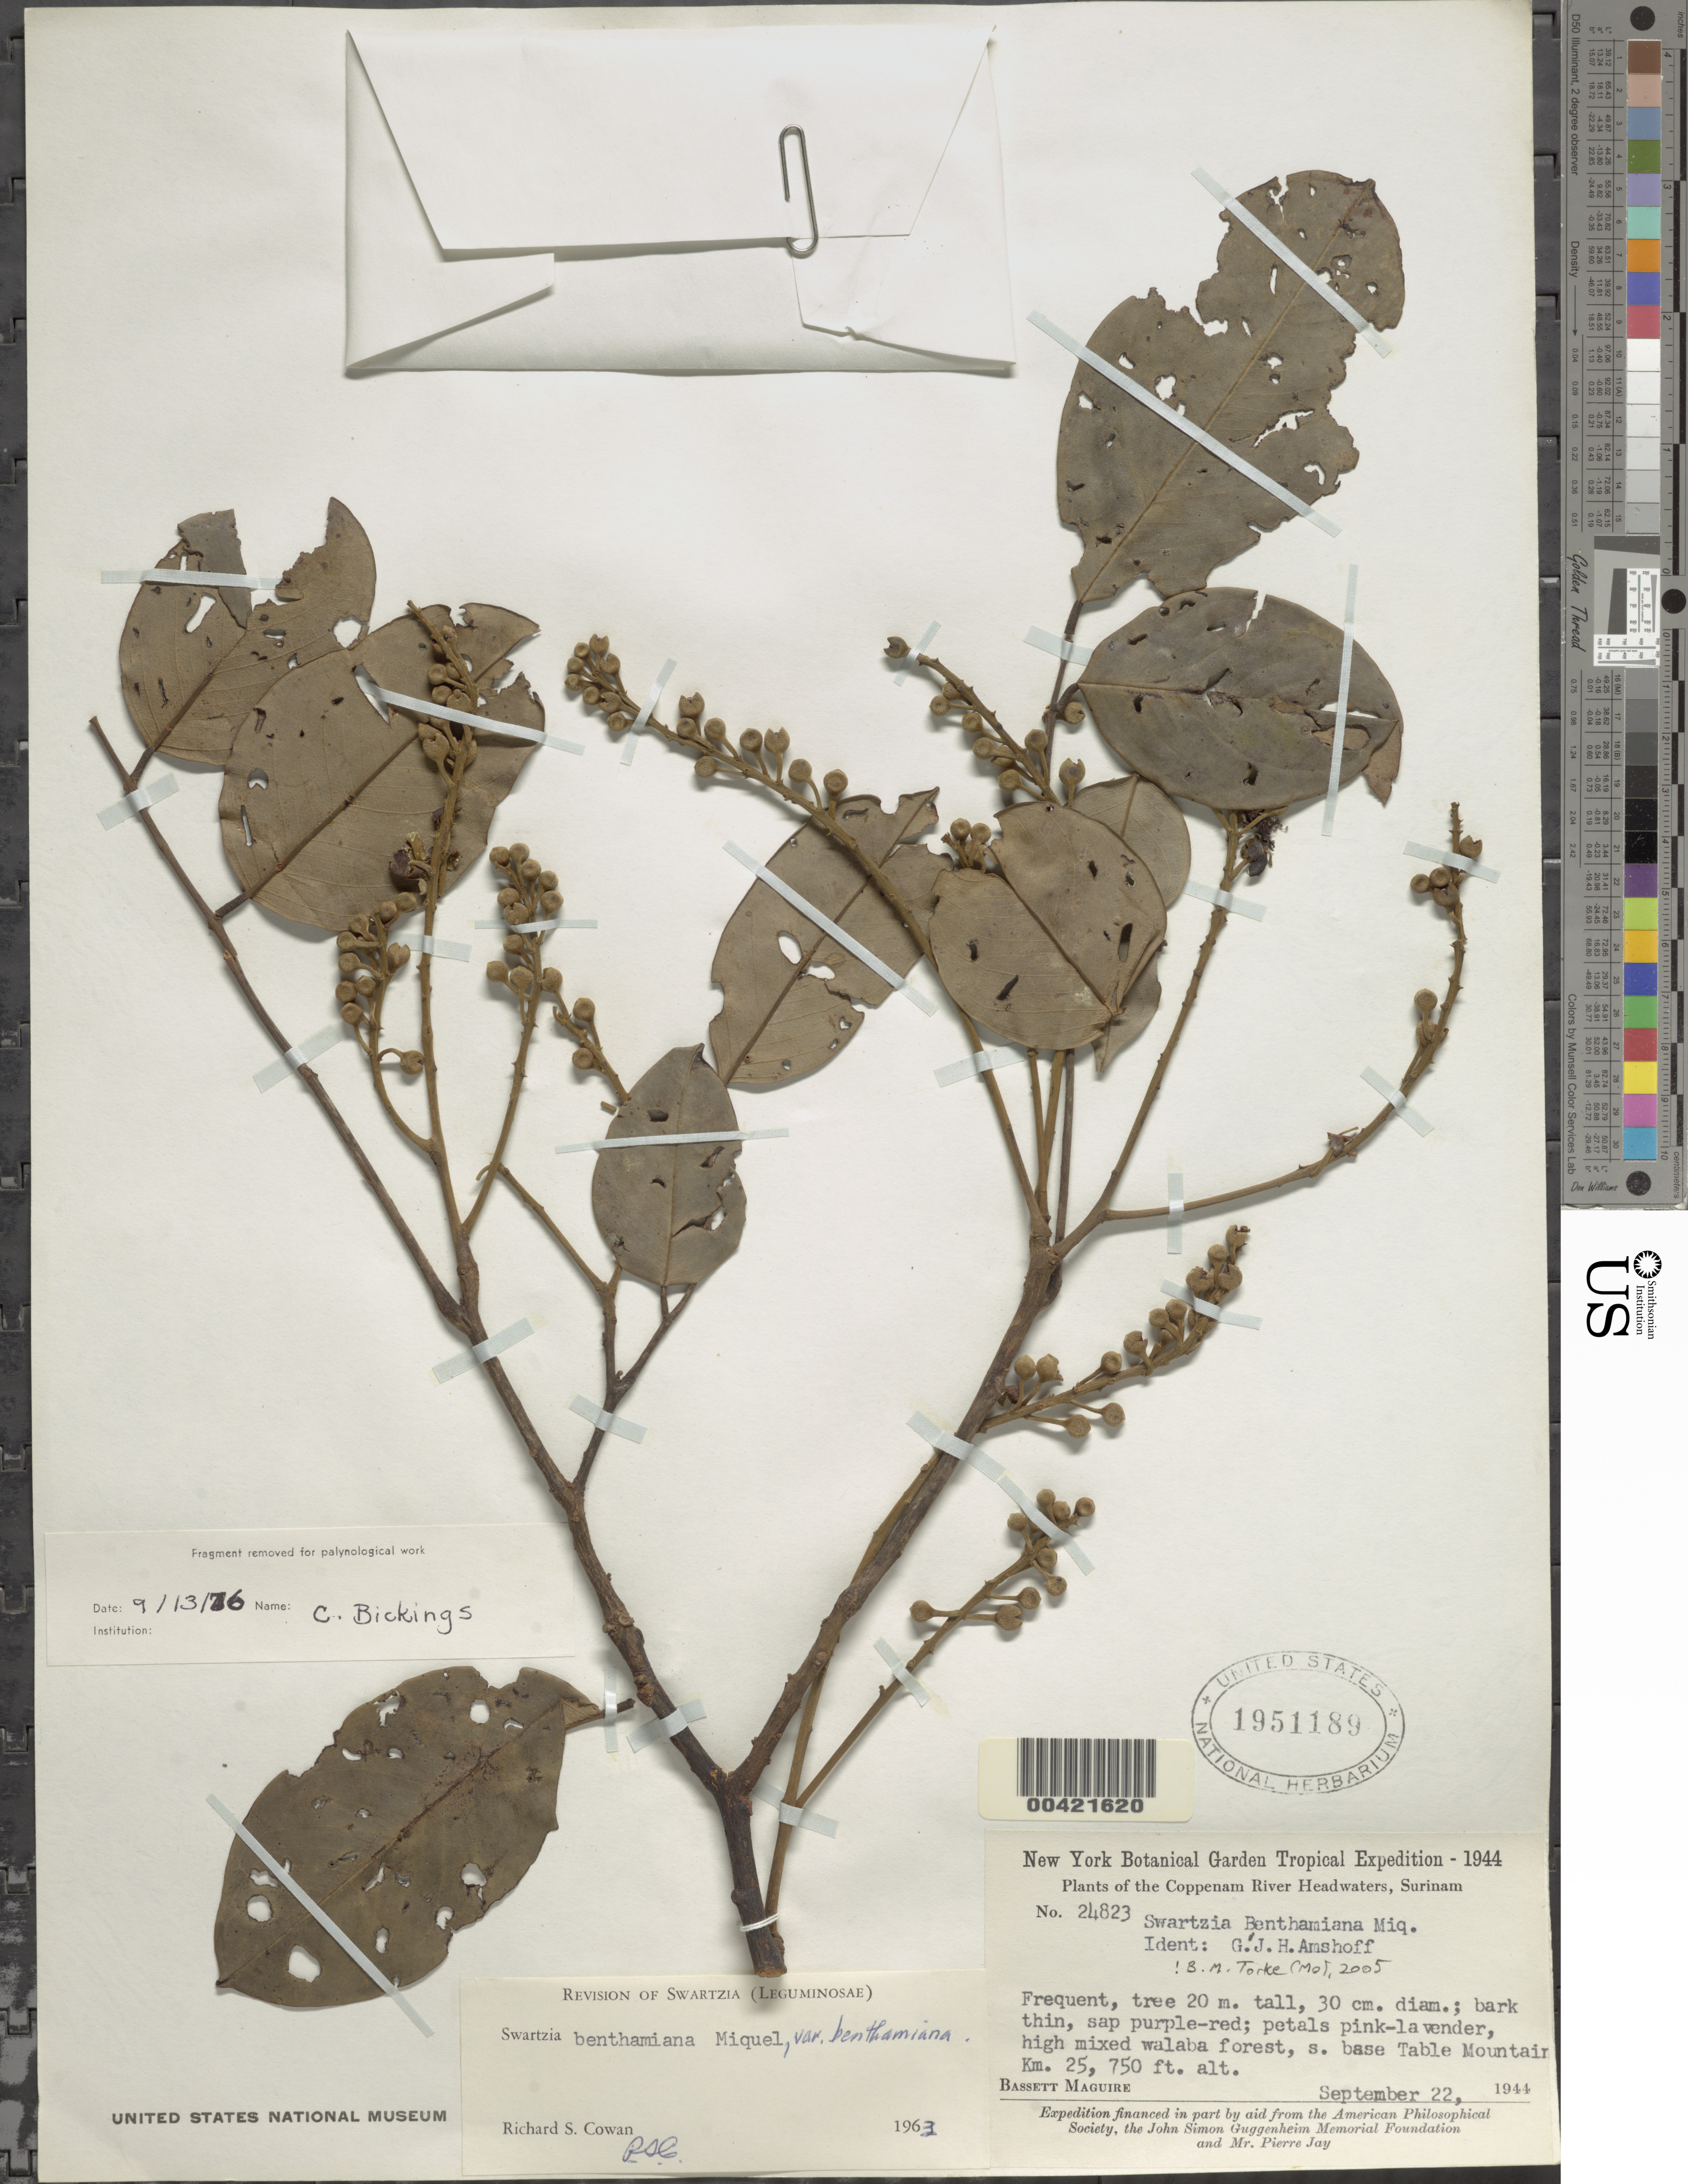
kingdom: Plantae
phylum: Tracheophyta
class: Magnoliopsida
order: Fabales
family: Fabaceae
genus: Swartzia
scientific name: Swartzia benthamiana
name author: Miq.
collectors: B. Maguire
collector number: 24823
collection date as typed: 22 Sep 1944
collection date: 1944-09-22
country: Suriname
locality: Table mtn., km 25, s base of; coppenam river headwaters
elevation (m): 229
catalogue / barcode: US 1951189